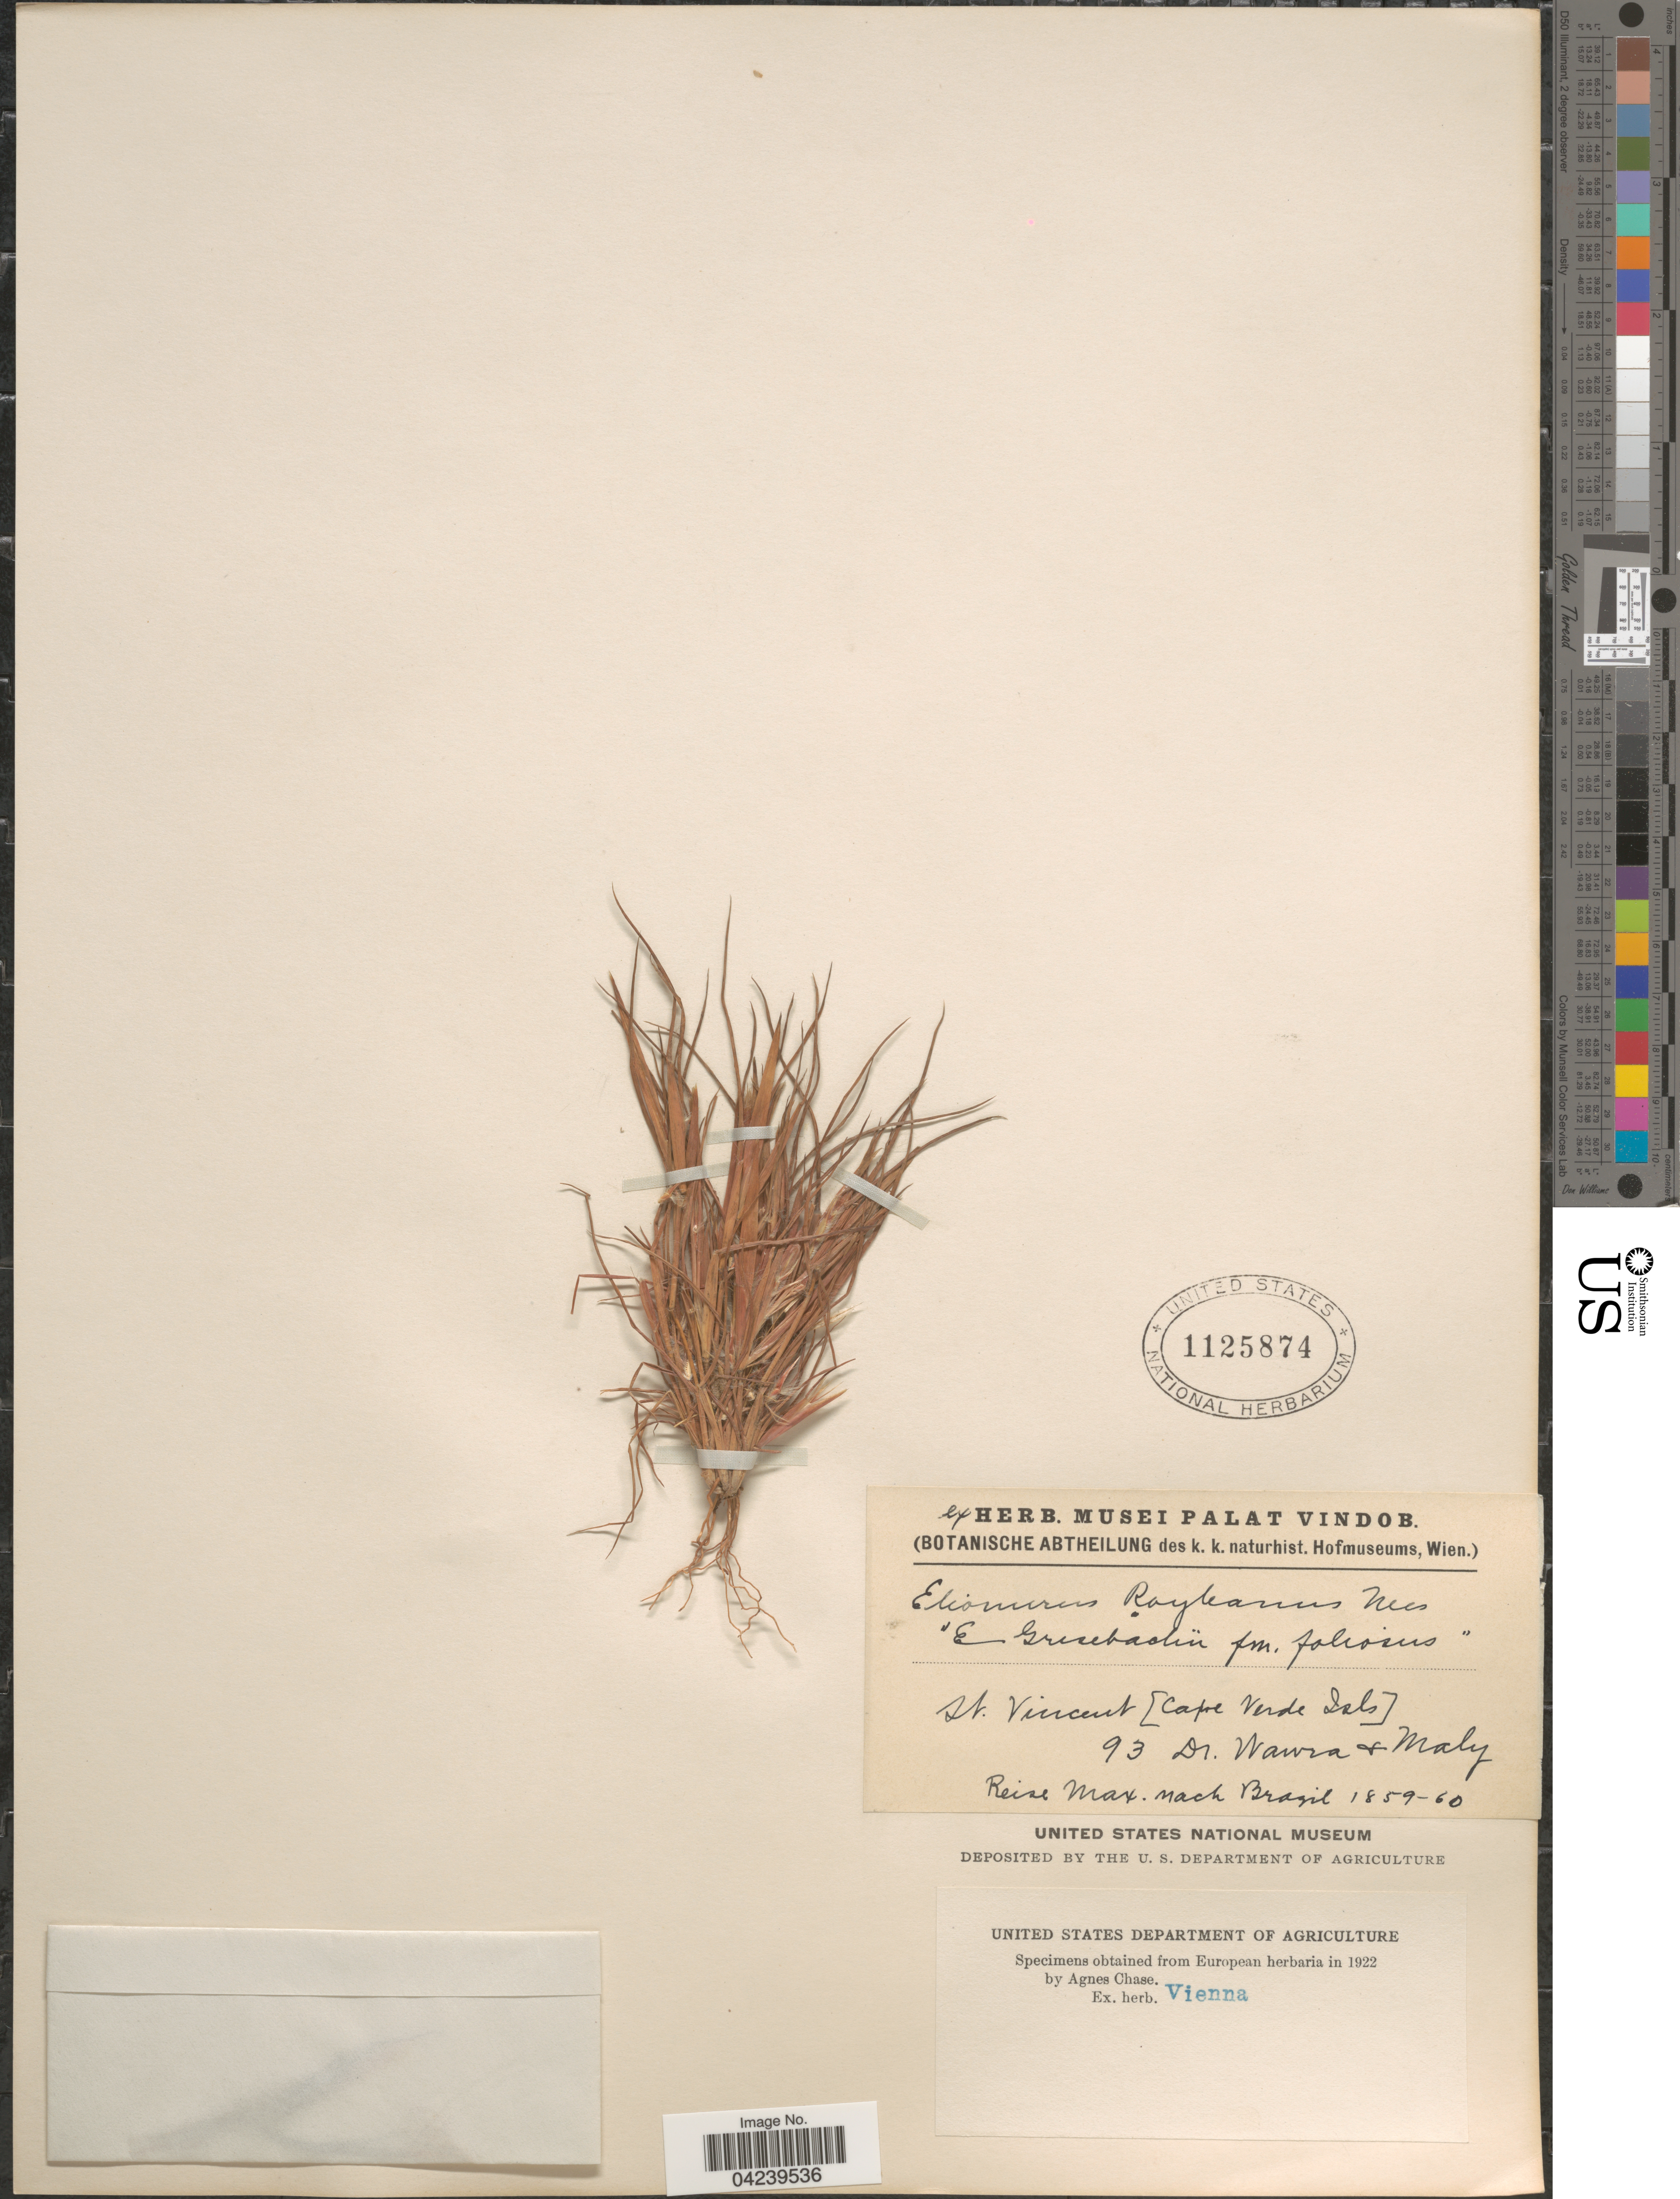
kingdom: Plantae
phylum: Tracheophyta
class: Liliopsida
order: Poales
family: Poaceae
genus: Elionurus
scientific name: Elionurus royleanus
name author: Nees ex A. Rich.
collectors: Wawra & -. Maly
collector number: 93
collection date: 1859/1860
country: Cape Verde Islands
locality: St. Vincent. Reise Max. nach Brazil 1859-60.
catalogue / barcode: US 1125874